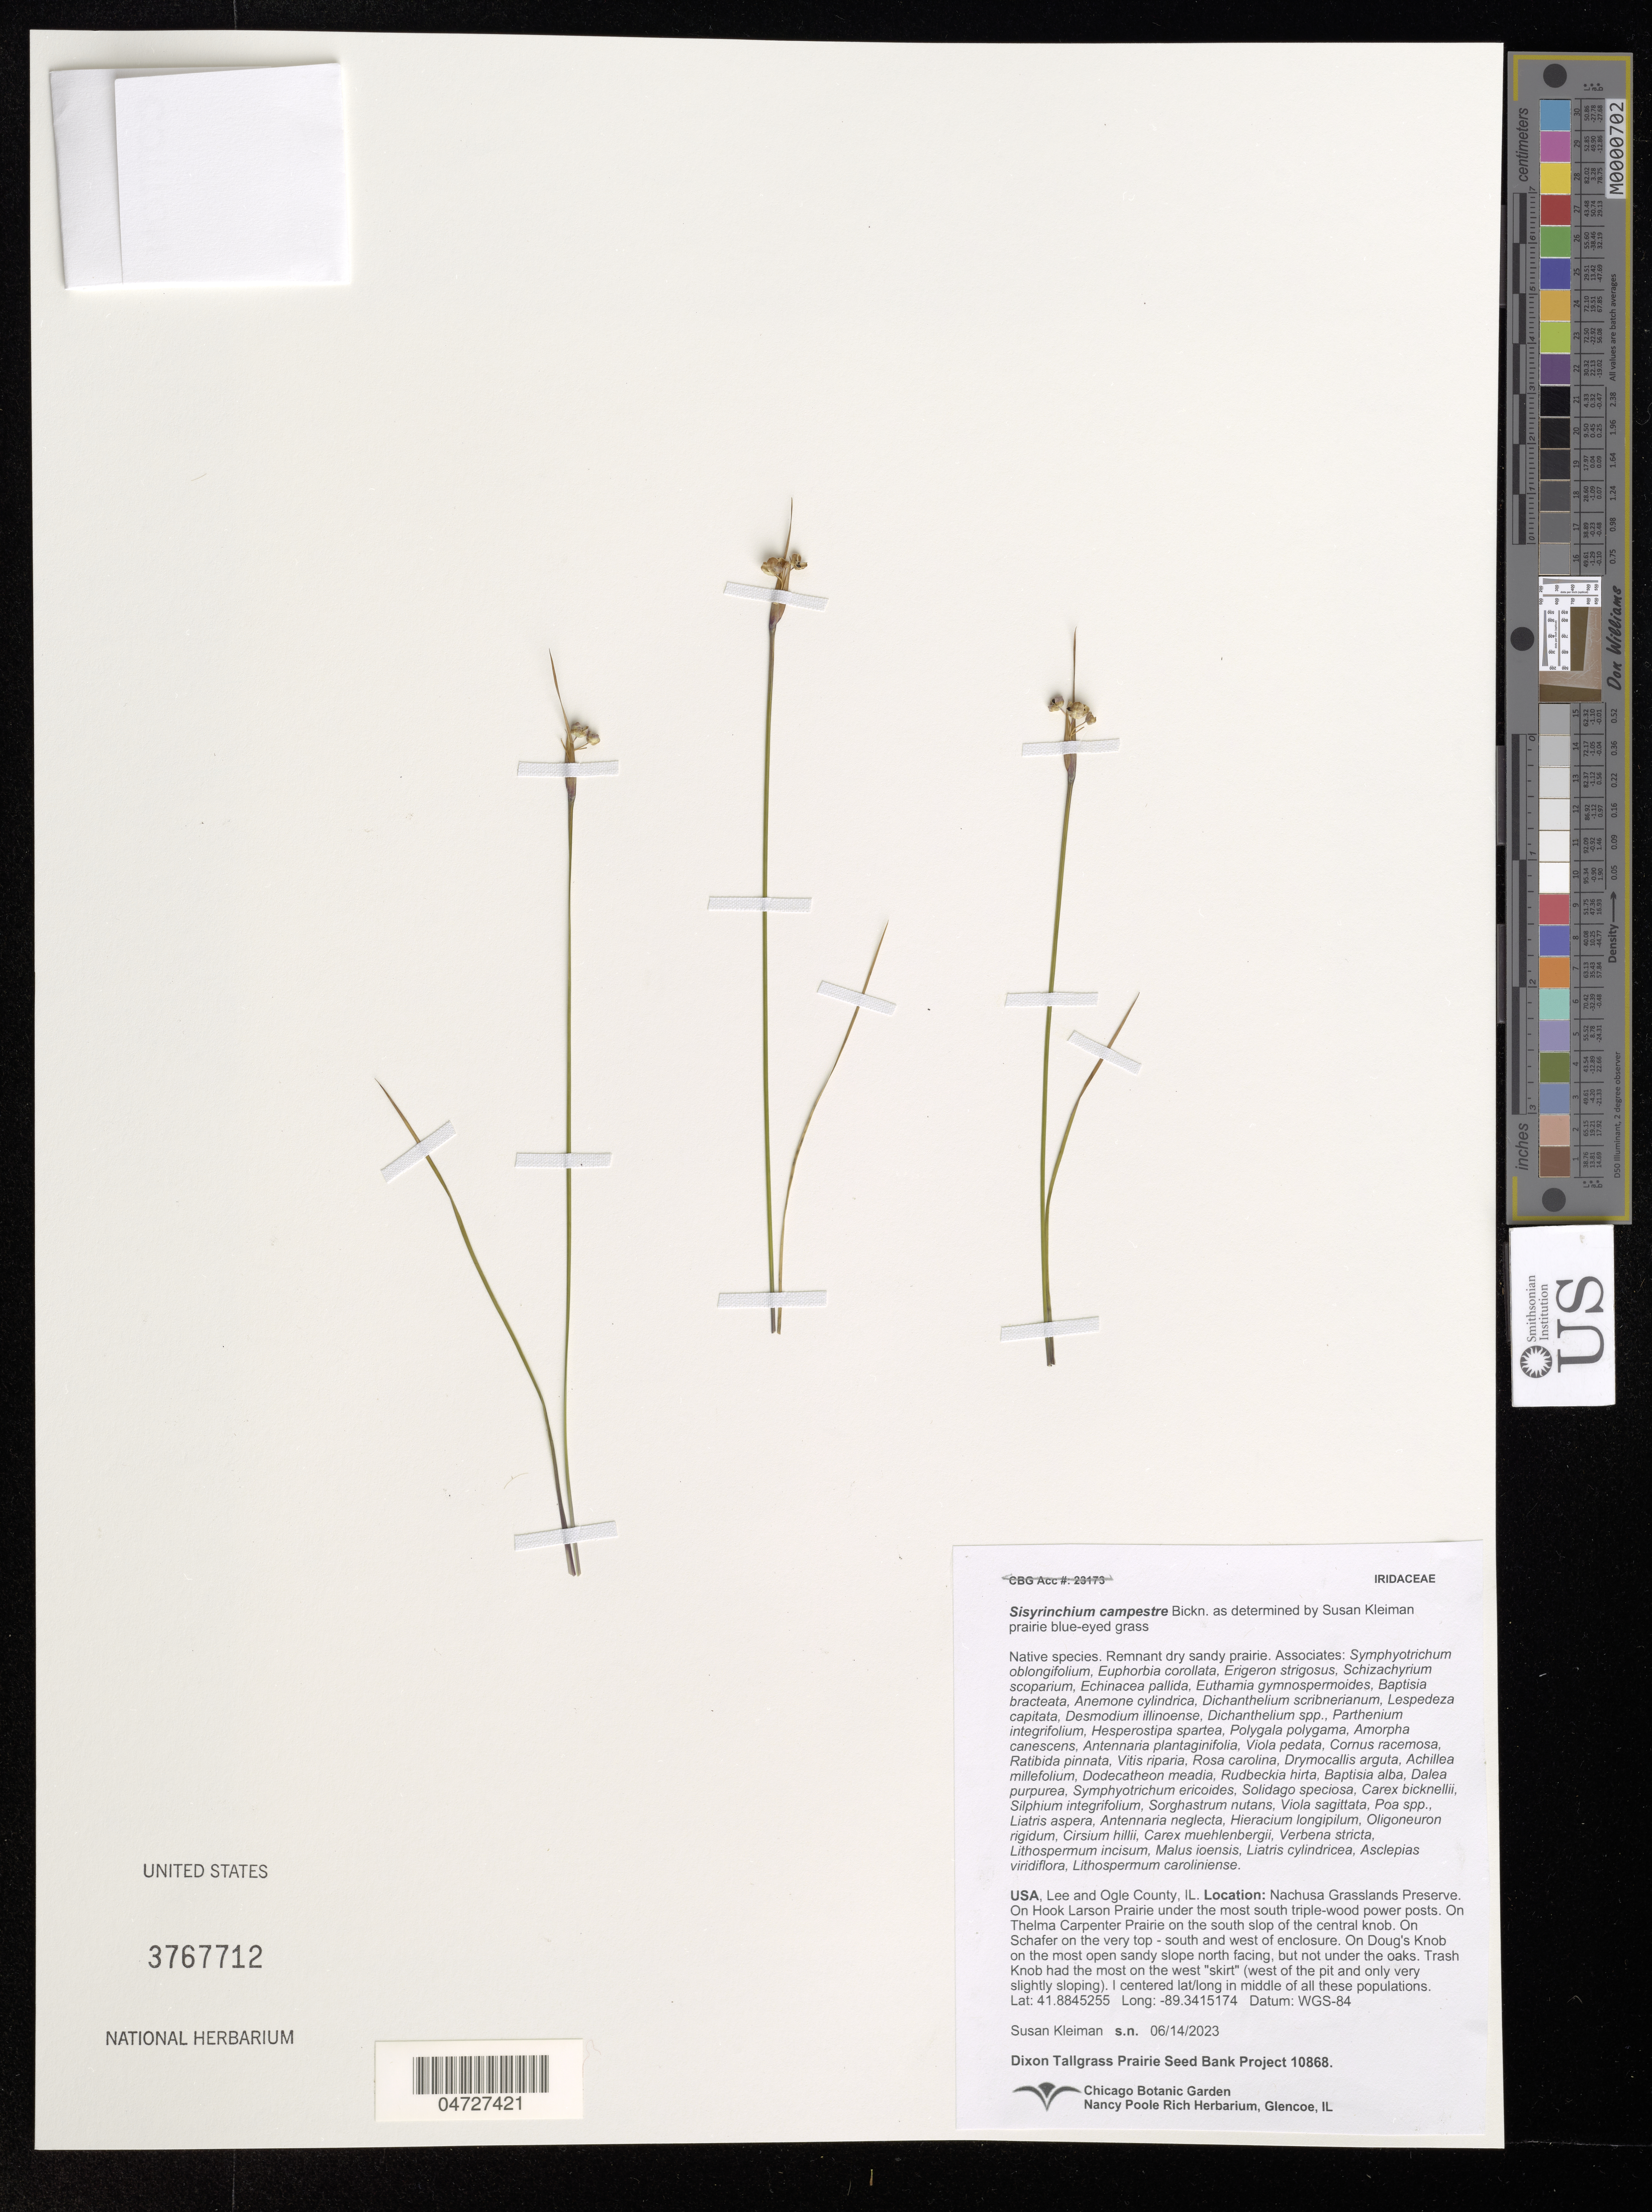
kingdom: Plantae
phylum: Tracheophyta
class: Liliopsida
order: Asparagales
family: Iridaceae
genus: Sisyrinchium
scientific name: Sisyrinchium campestre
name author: E.P. Bicknell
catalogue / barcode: US 3767712